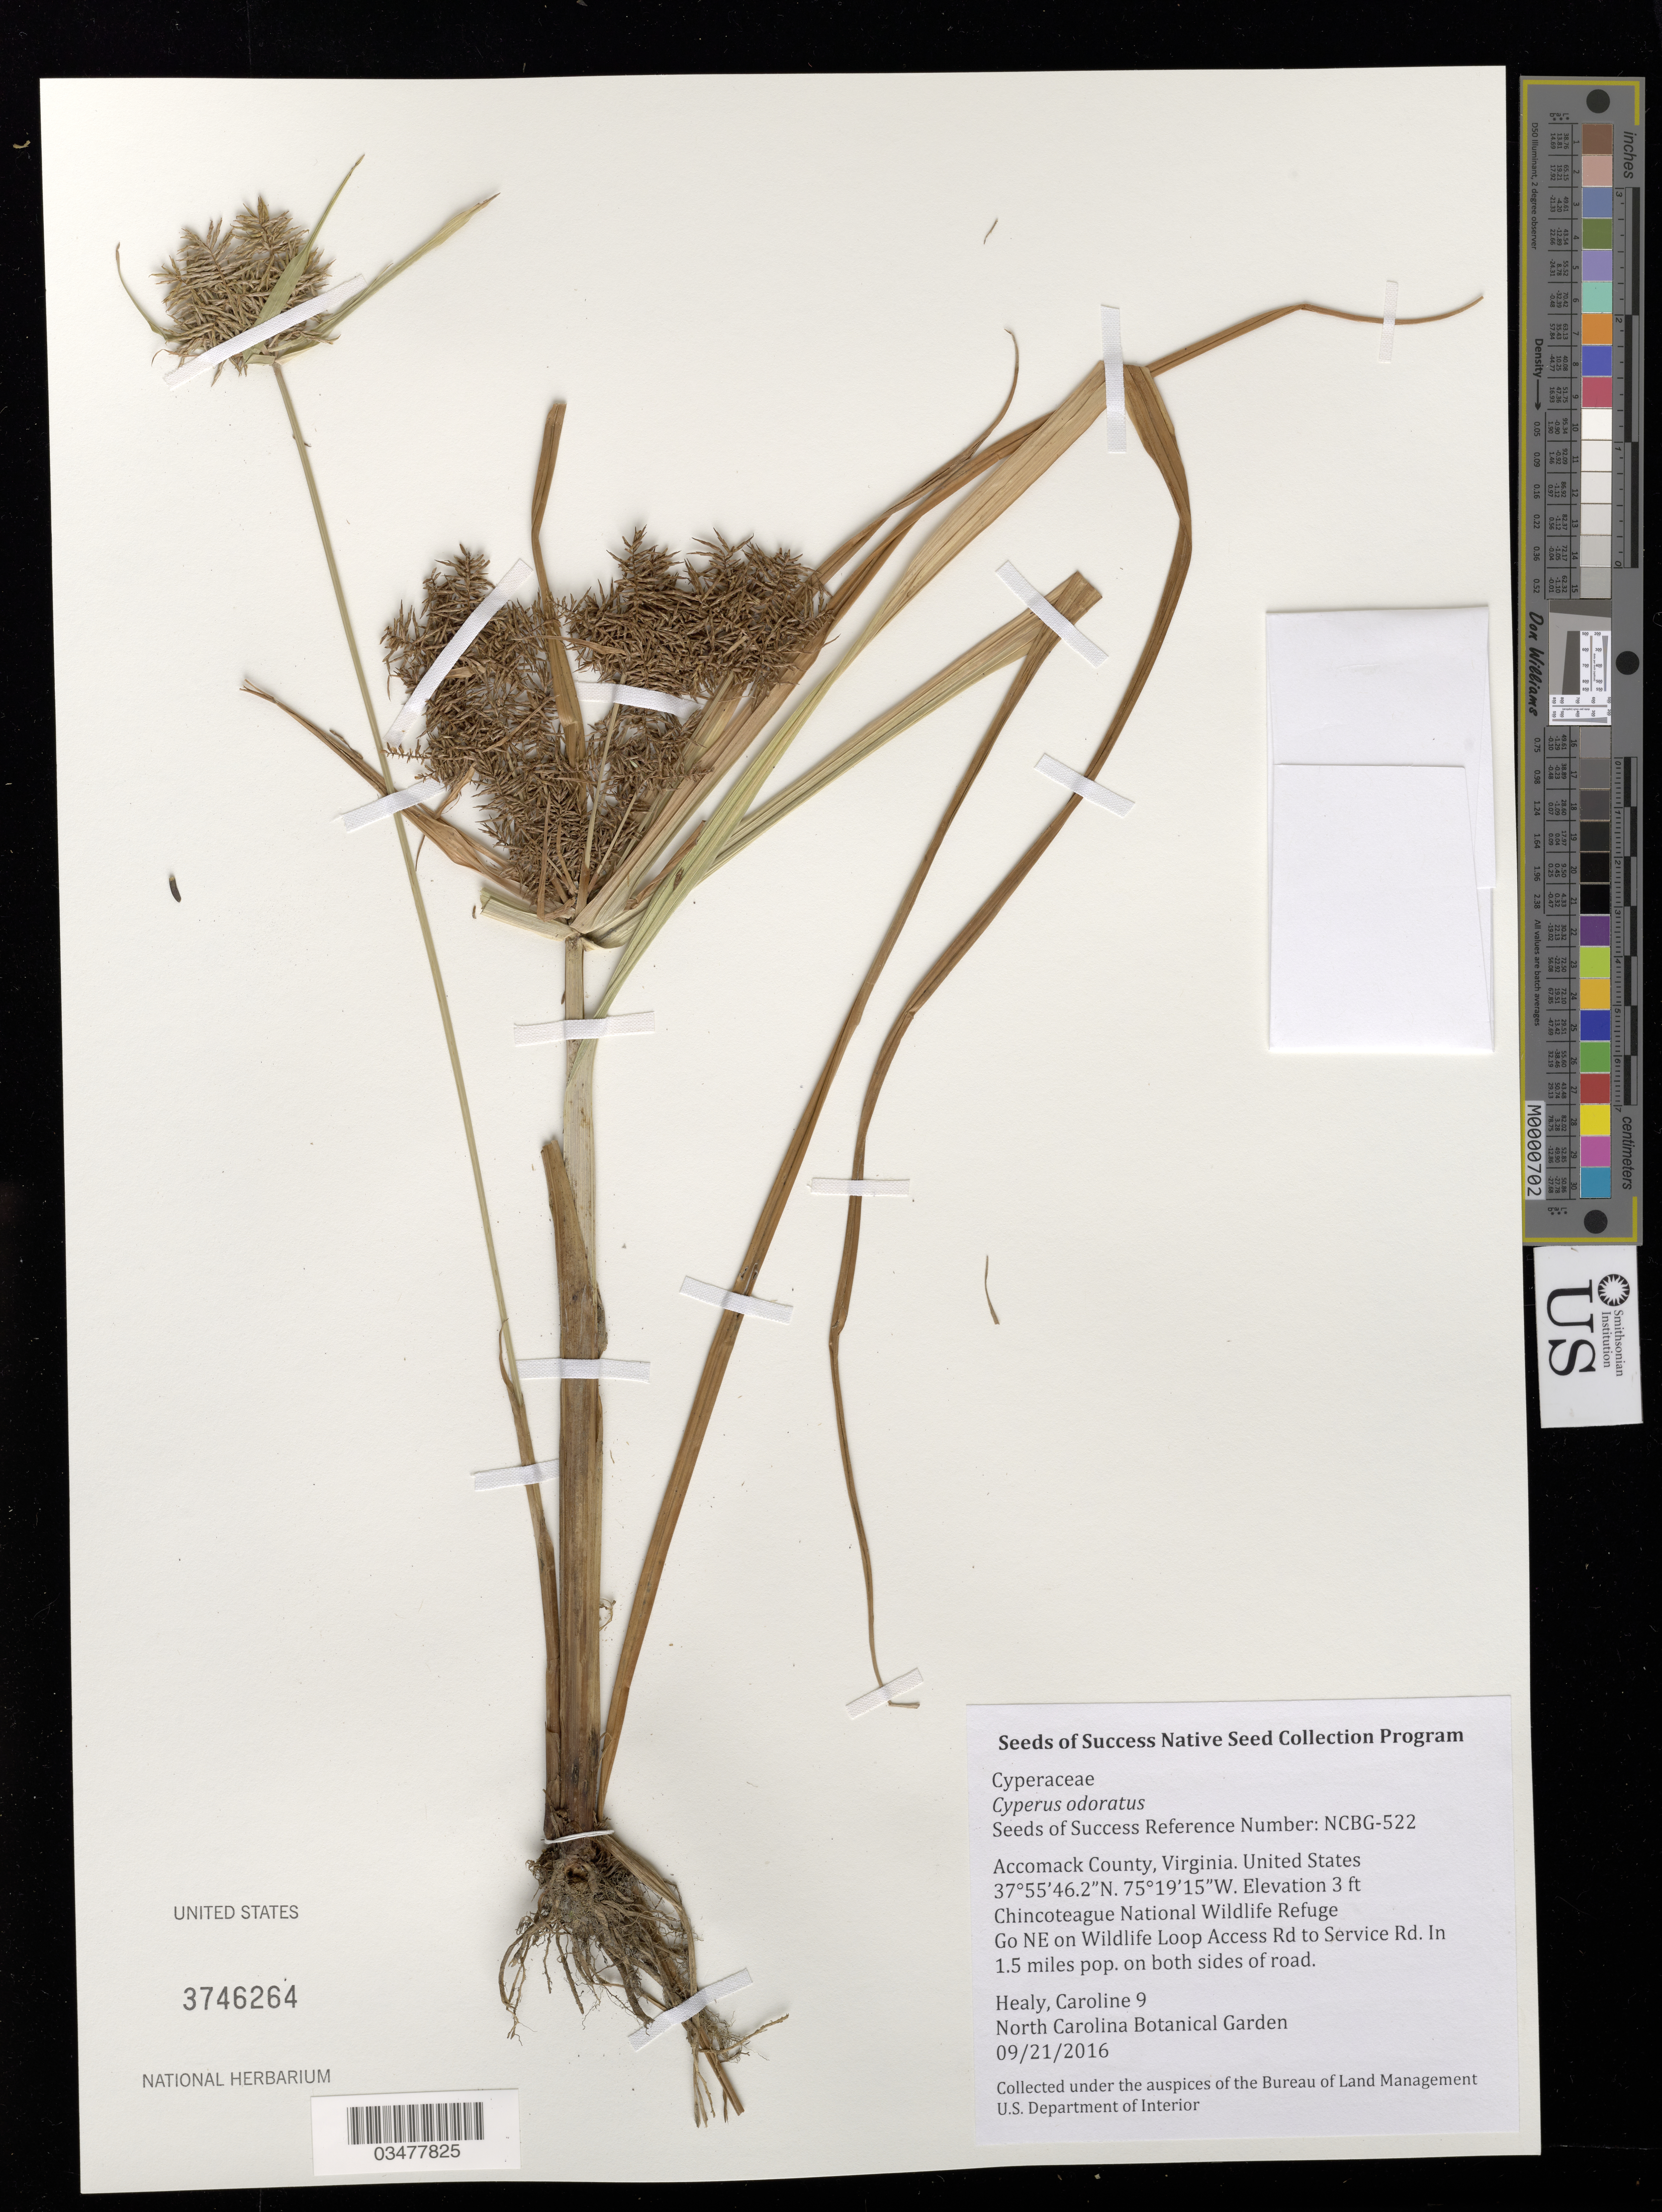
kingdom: Plantae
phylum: Tracheophyta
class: Liliopsida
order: Poales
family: Cyperaceae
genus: Cyperus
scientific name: Cyperus odoratus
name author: L.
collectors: C. Healy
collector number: NCBG-522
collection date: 2016-09-21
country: United States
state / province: Virginia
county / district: Accomack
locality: Chincoteague National Wildlife Refuge, Service Rd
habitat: Roadside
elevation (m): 1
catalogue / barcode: US 3746264